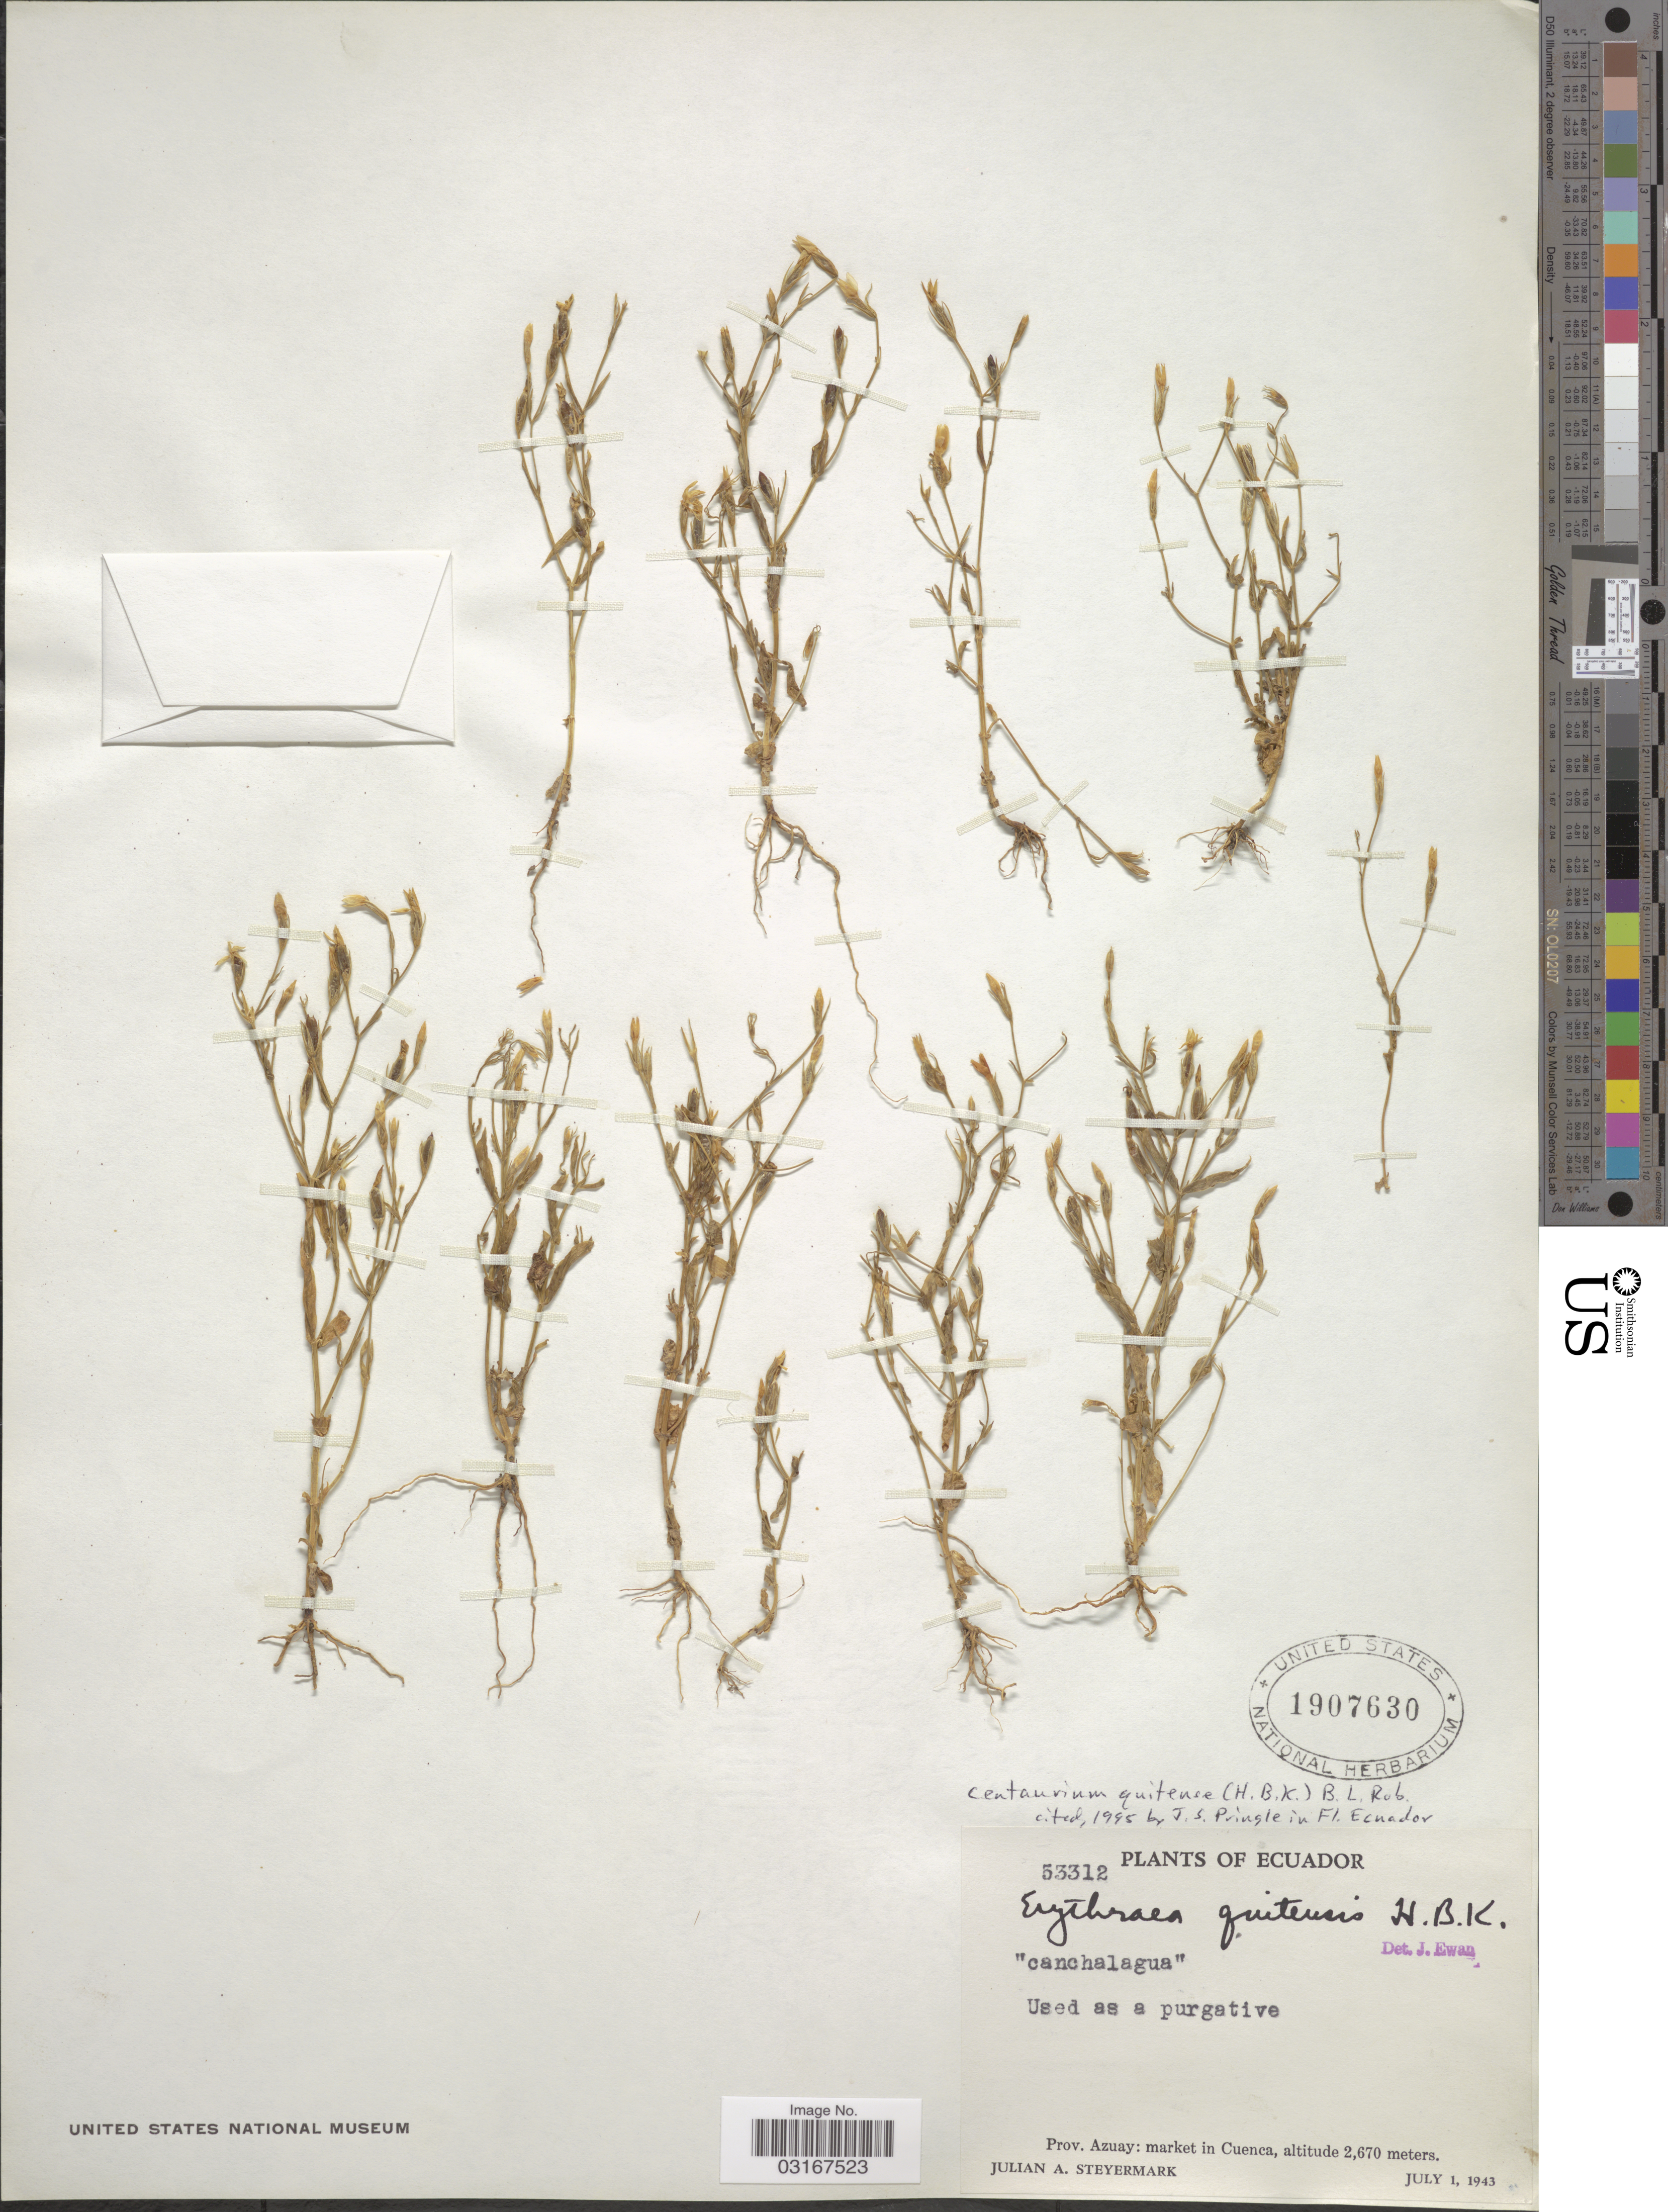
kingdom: Plantae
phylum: Tracheophyta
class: Magnoliopsida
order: Gentianales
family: Gentianaceae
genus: Centaurium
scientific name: Centaurium quitense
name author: (Kunth) B.L. Rob.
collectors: J. Steyermark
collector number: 53312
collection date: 1943-07-01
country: Ecuador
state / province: Azuay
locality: Market in Cuenca.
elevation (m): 2670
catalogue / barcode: US 1907630